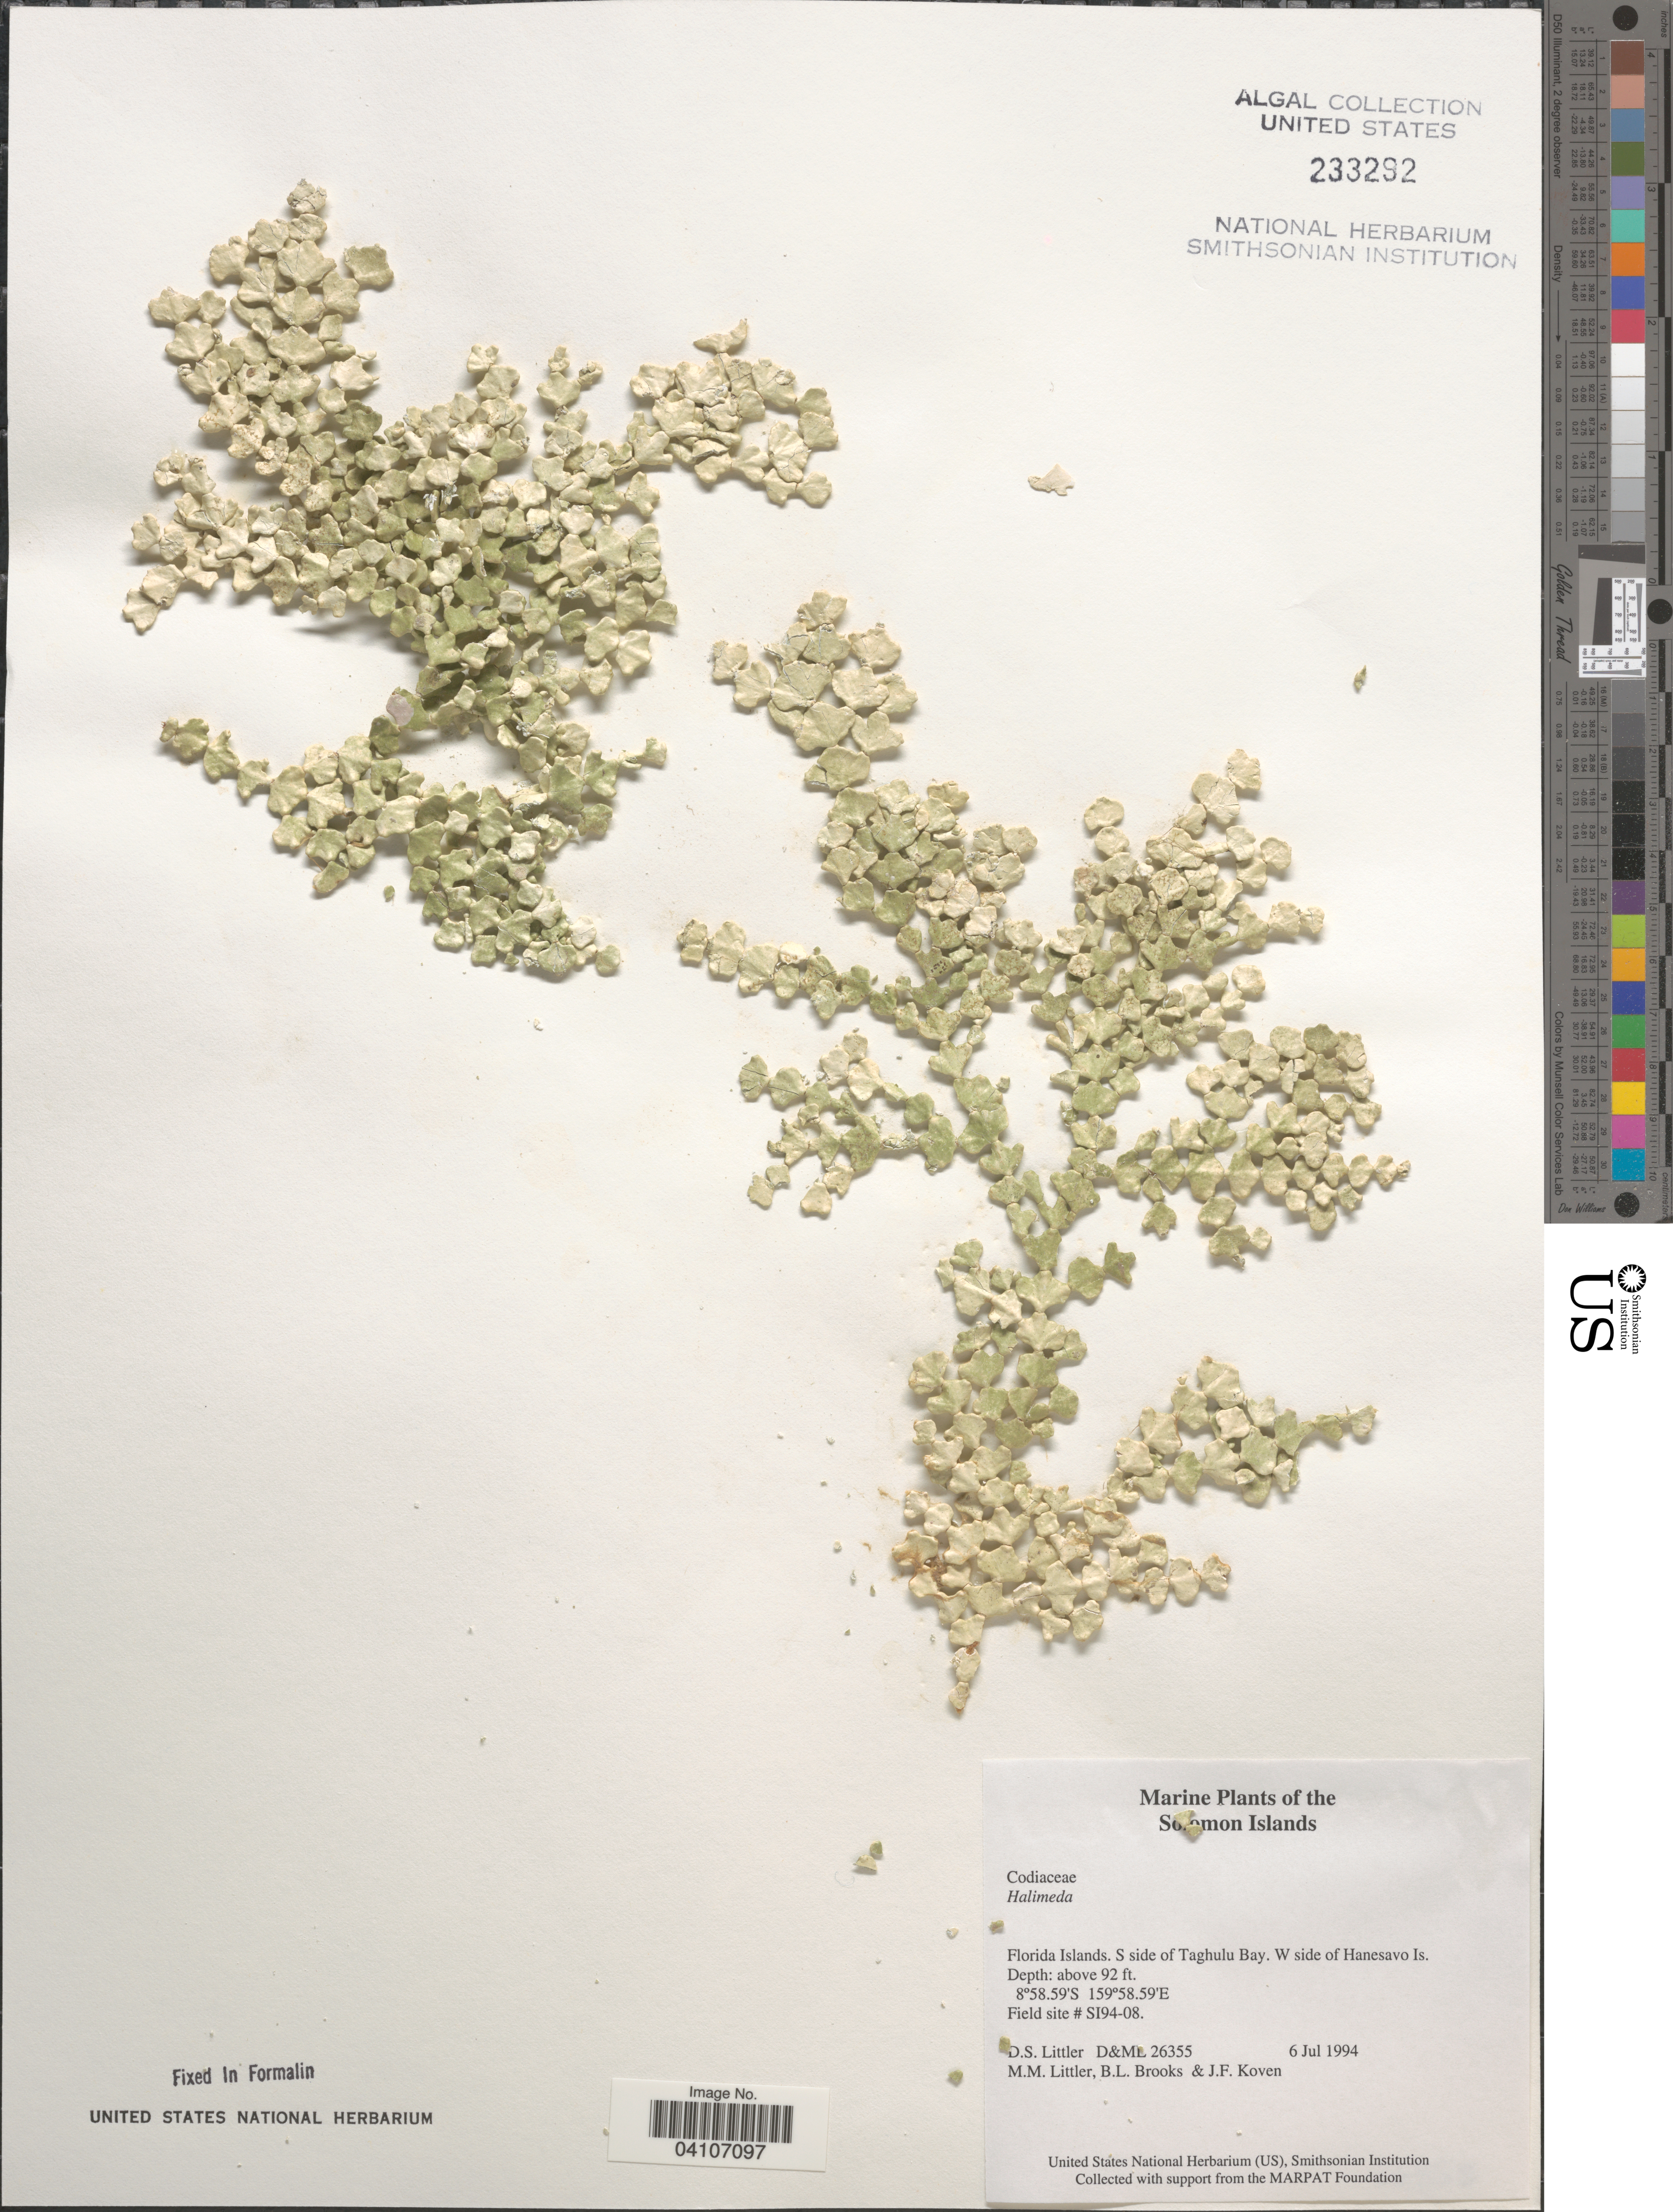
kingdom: Plantae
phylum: Chlorophyta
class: Ulvophyceae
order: Bryopsidales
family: Halimedaceae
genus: Halimeda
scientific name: Halimeda sp.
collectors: D. S. Littler, B. Brooks & J. Koven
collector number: D&ML26355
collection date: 1994-07-06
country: Solomon Islands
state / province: Solomon Islands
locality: Florida Islands. S side of Taghulu Bay. W side of Hanesavo Is. Field site # SI94-08.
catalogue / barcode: US 233292